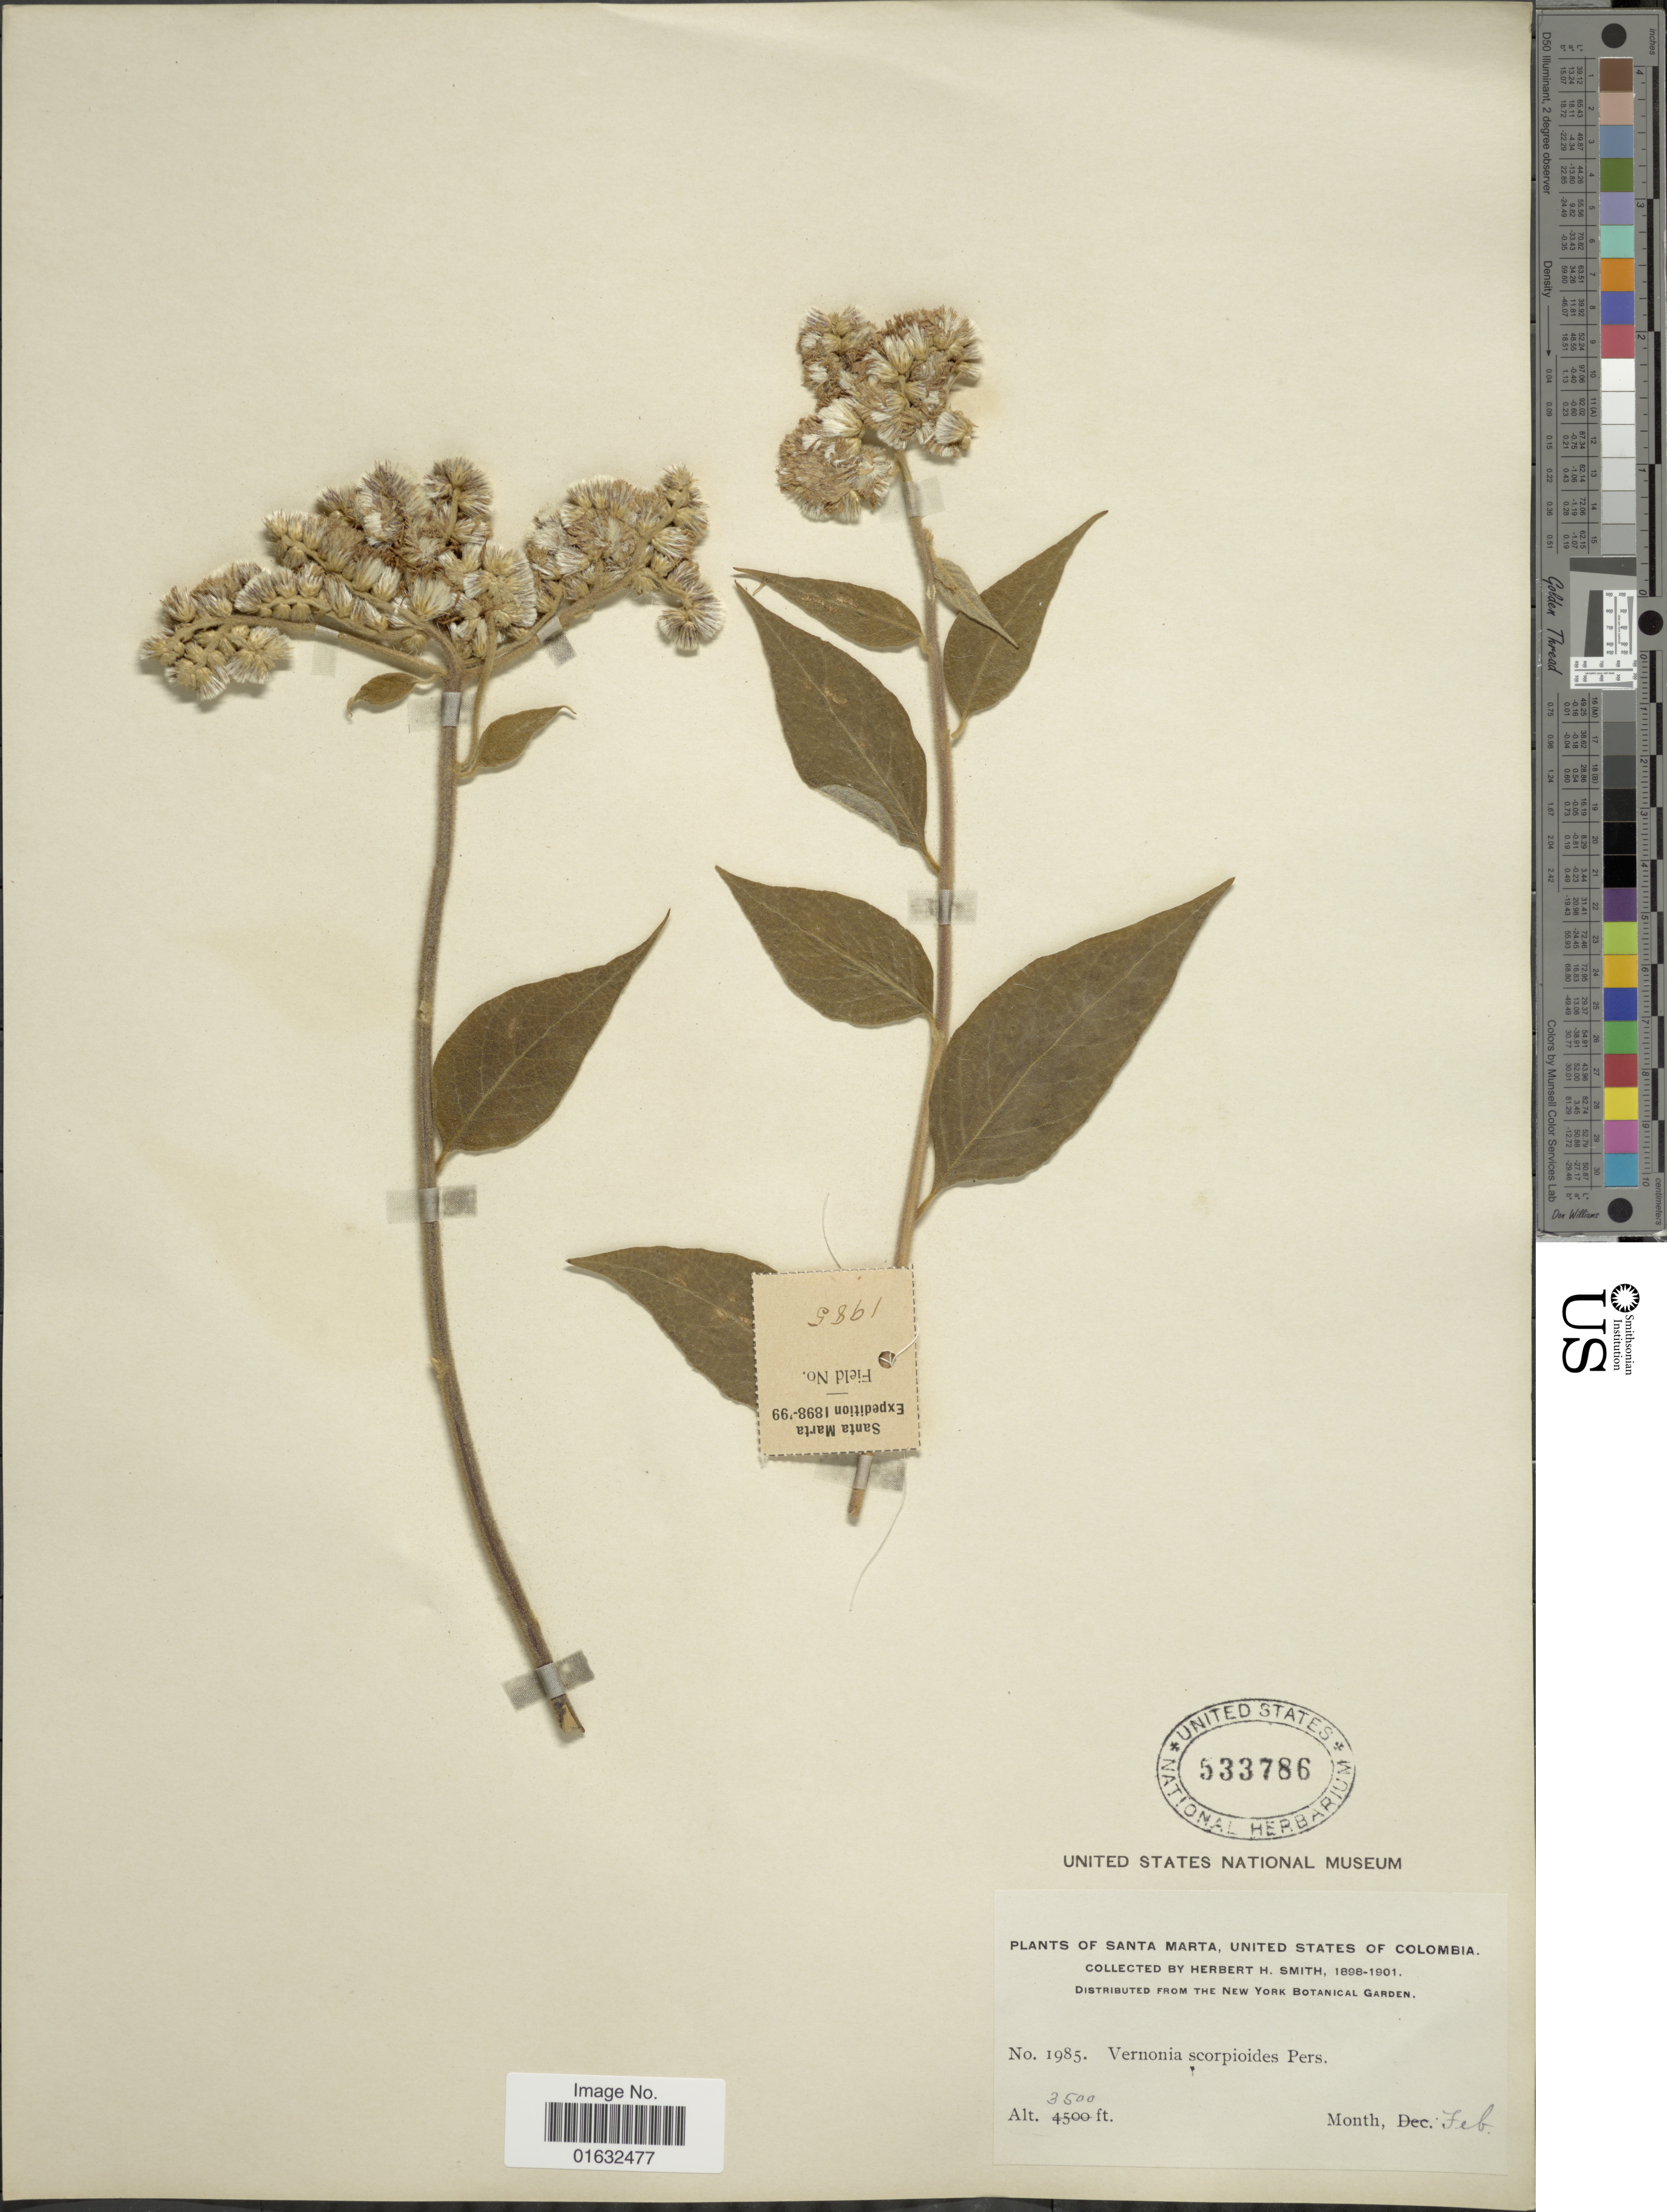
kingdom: Plantae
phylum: Tracheophyta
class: Magnoliopsida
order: Asterales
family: Asteraceae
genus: Cyrtocymura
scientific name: Cyrtocymura scorpioides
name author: (Lam.) H. Rob.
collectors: Herbert H. Smith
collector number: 1985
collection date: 1898-02/1901-02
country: Colombia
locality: Santa Marta, United States of Colombia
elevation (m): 1067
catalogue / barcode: US 533786